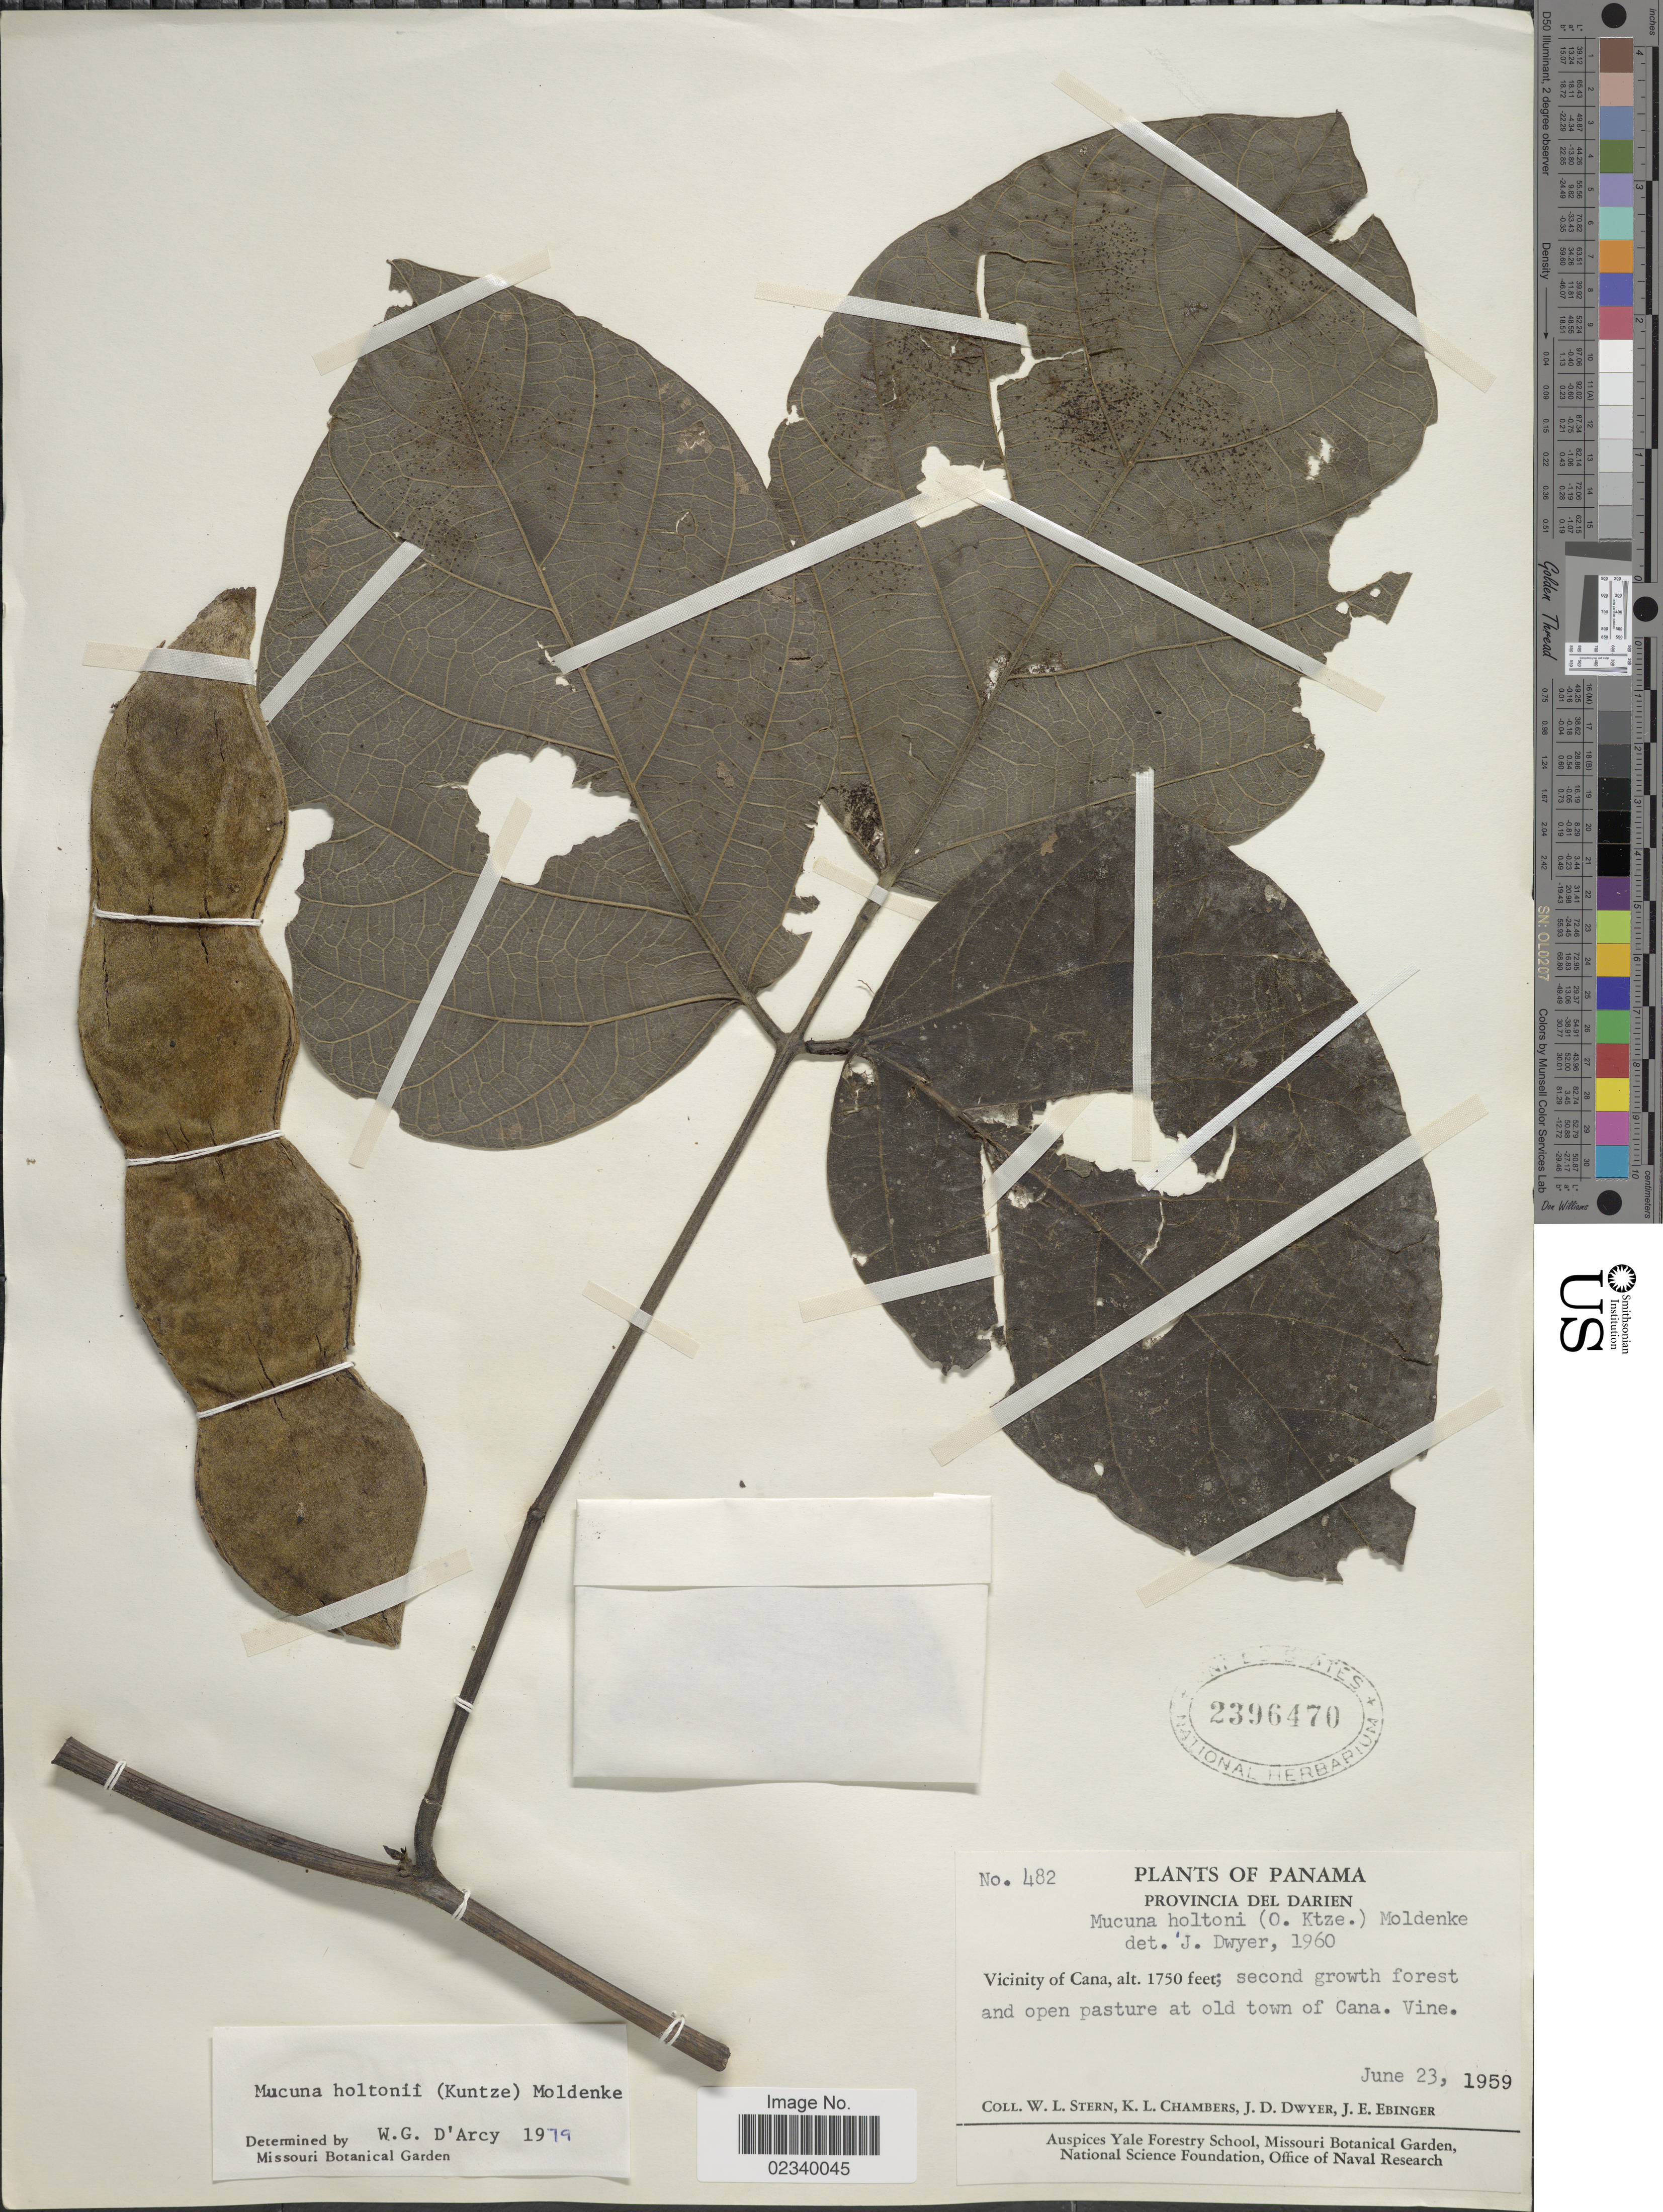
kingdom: Plantae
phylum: Tracheophyta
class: Magnoliopsida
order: Fabales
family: Fabaceae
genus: Mucuna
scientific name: Mucuna holtonii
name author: (Kuntze) Moldenke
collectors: W. L. Stern, K. Chambers, J. D. Dwyer & J. Ebinger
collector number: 482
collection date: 1959-06-23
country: Panama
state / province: Darién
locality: Vicinity of Cana; second growth forest and open pasture at old town of Cana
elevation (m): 533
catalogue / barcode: US 2396470